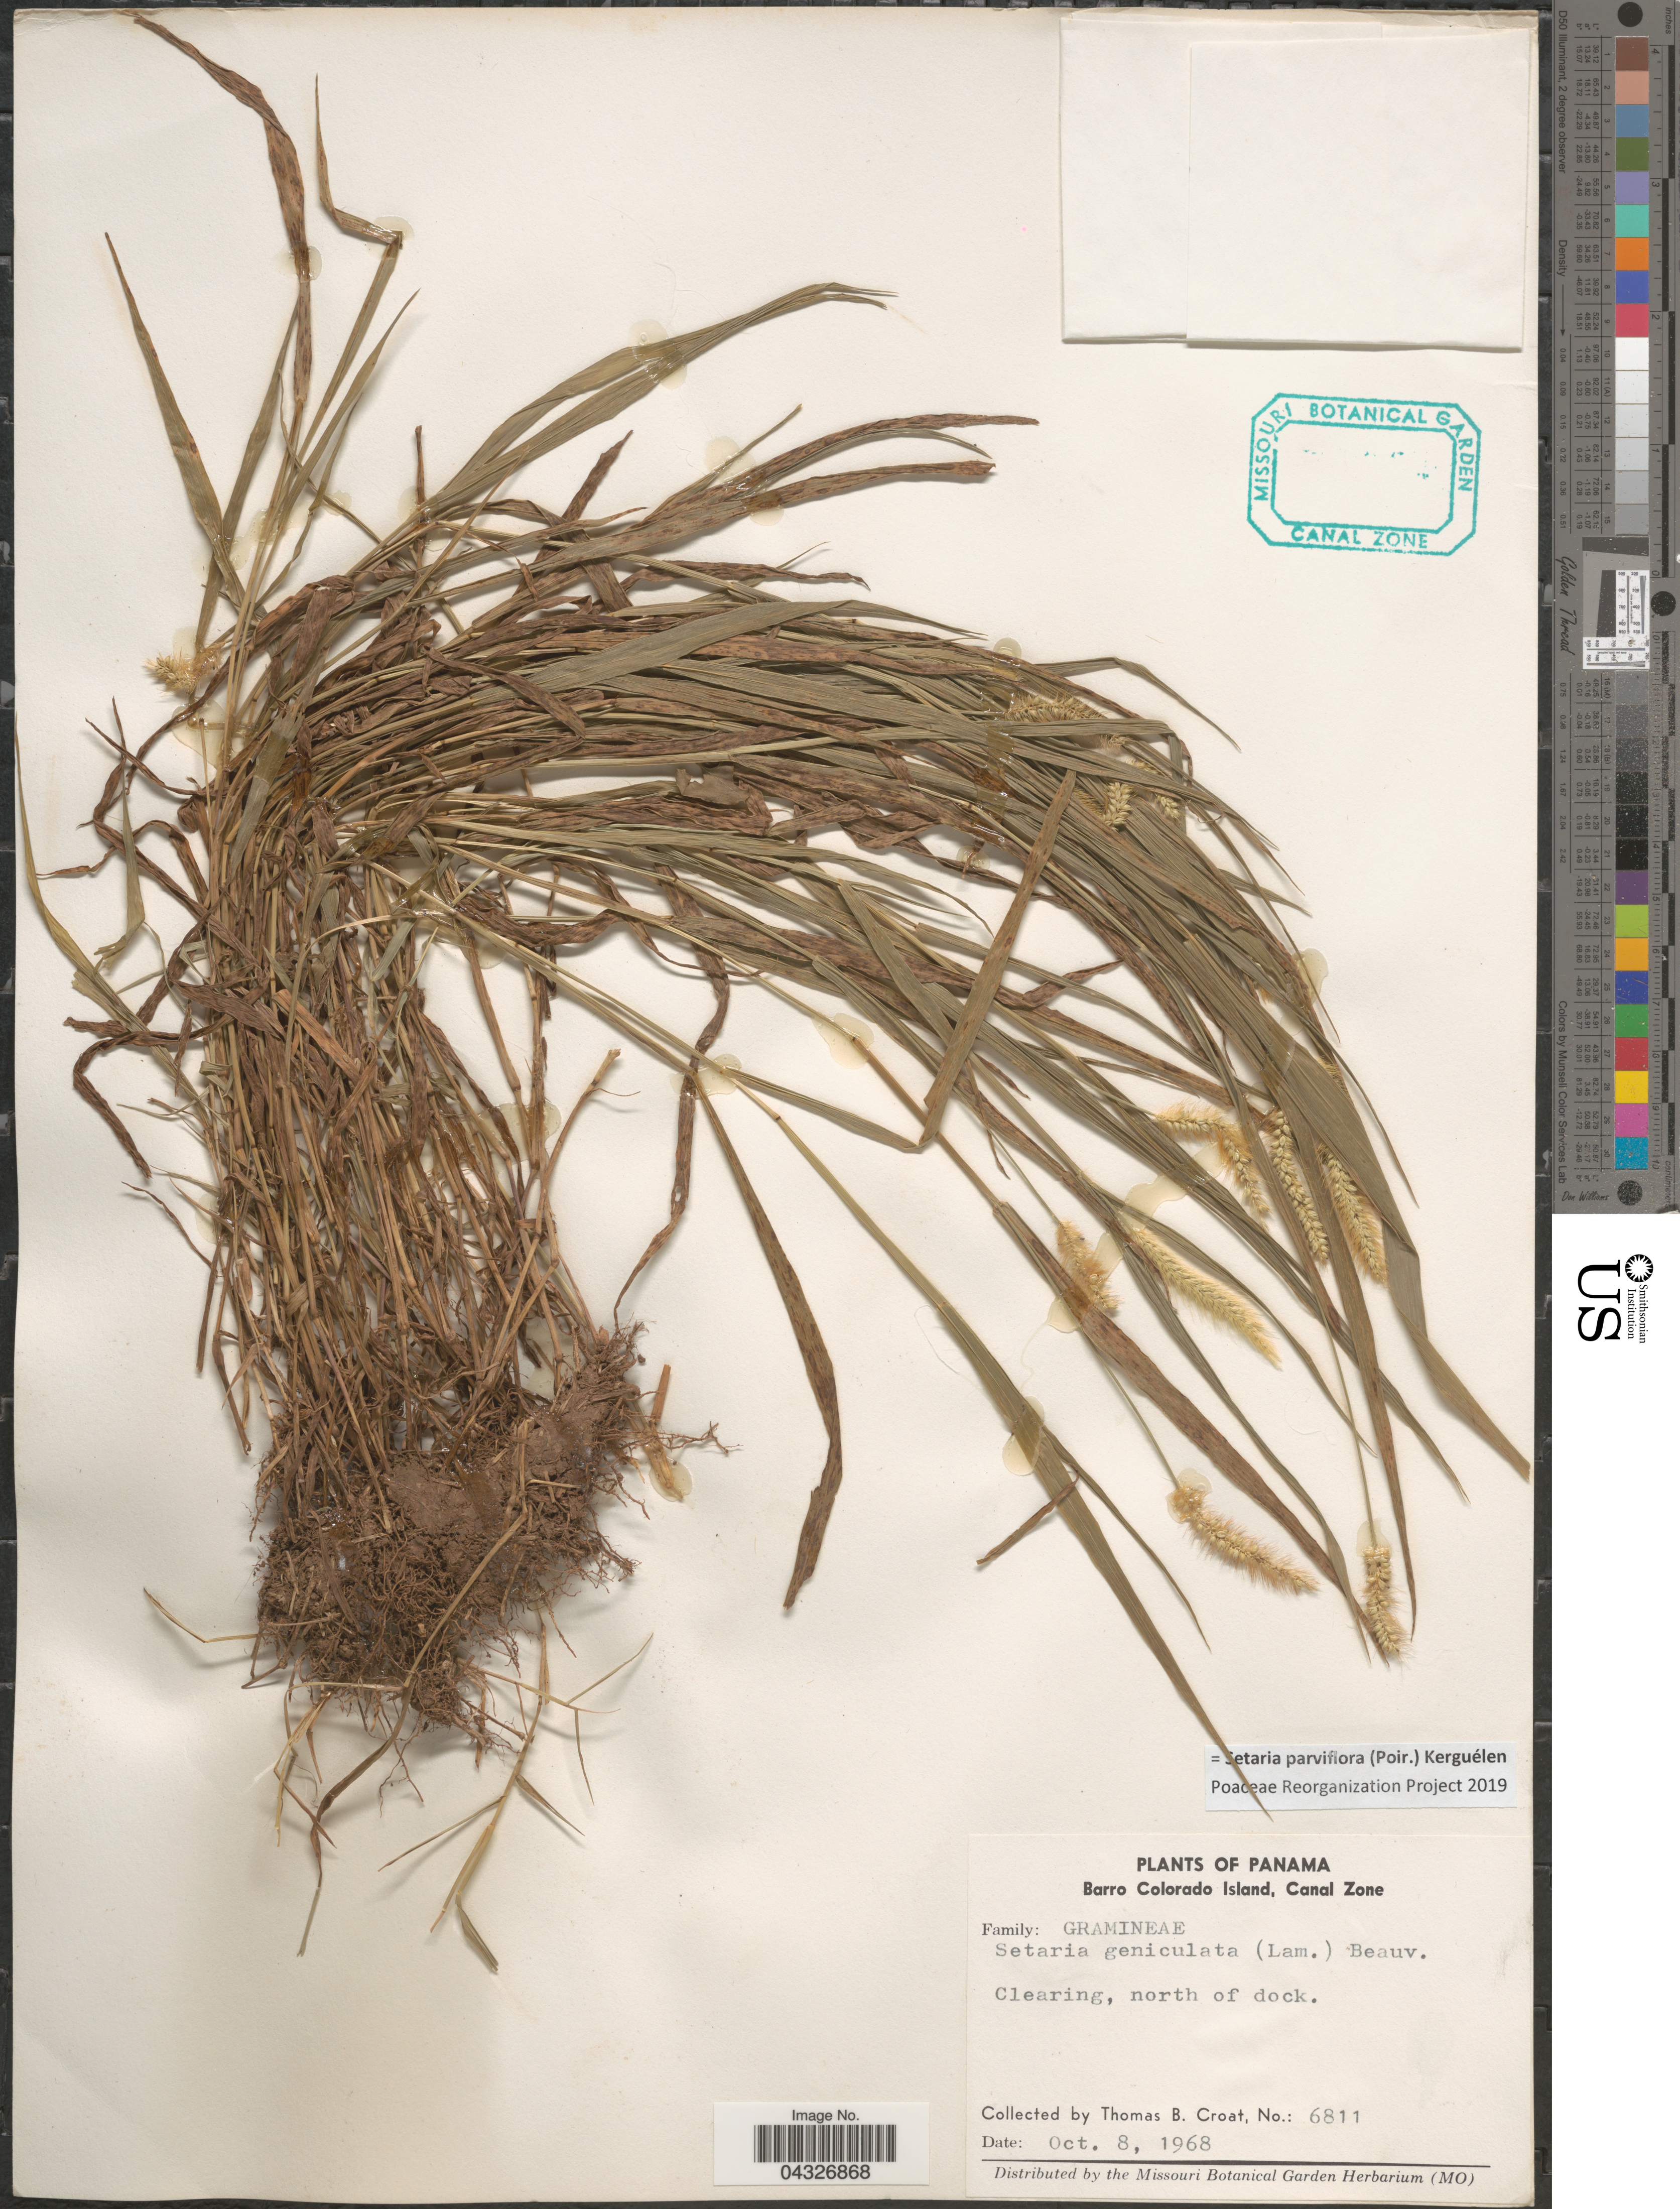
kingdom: Plantae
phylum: Tracheophyta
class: Liliopsida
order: Poales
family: Poaceae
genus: Setaria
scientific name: Setaria parviflora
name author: (Poir.) Kerguélen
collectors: T. B. Croat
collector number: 6811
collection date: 1968-10-08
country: Panama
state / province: Panamá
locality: Barro Colorado Island, Canal Zone. Clearing, north of dock.